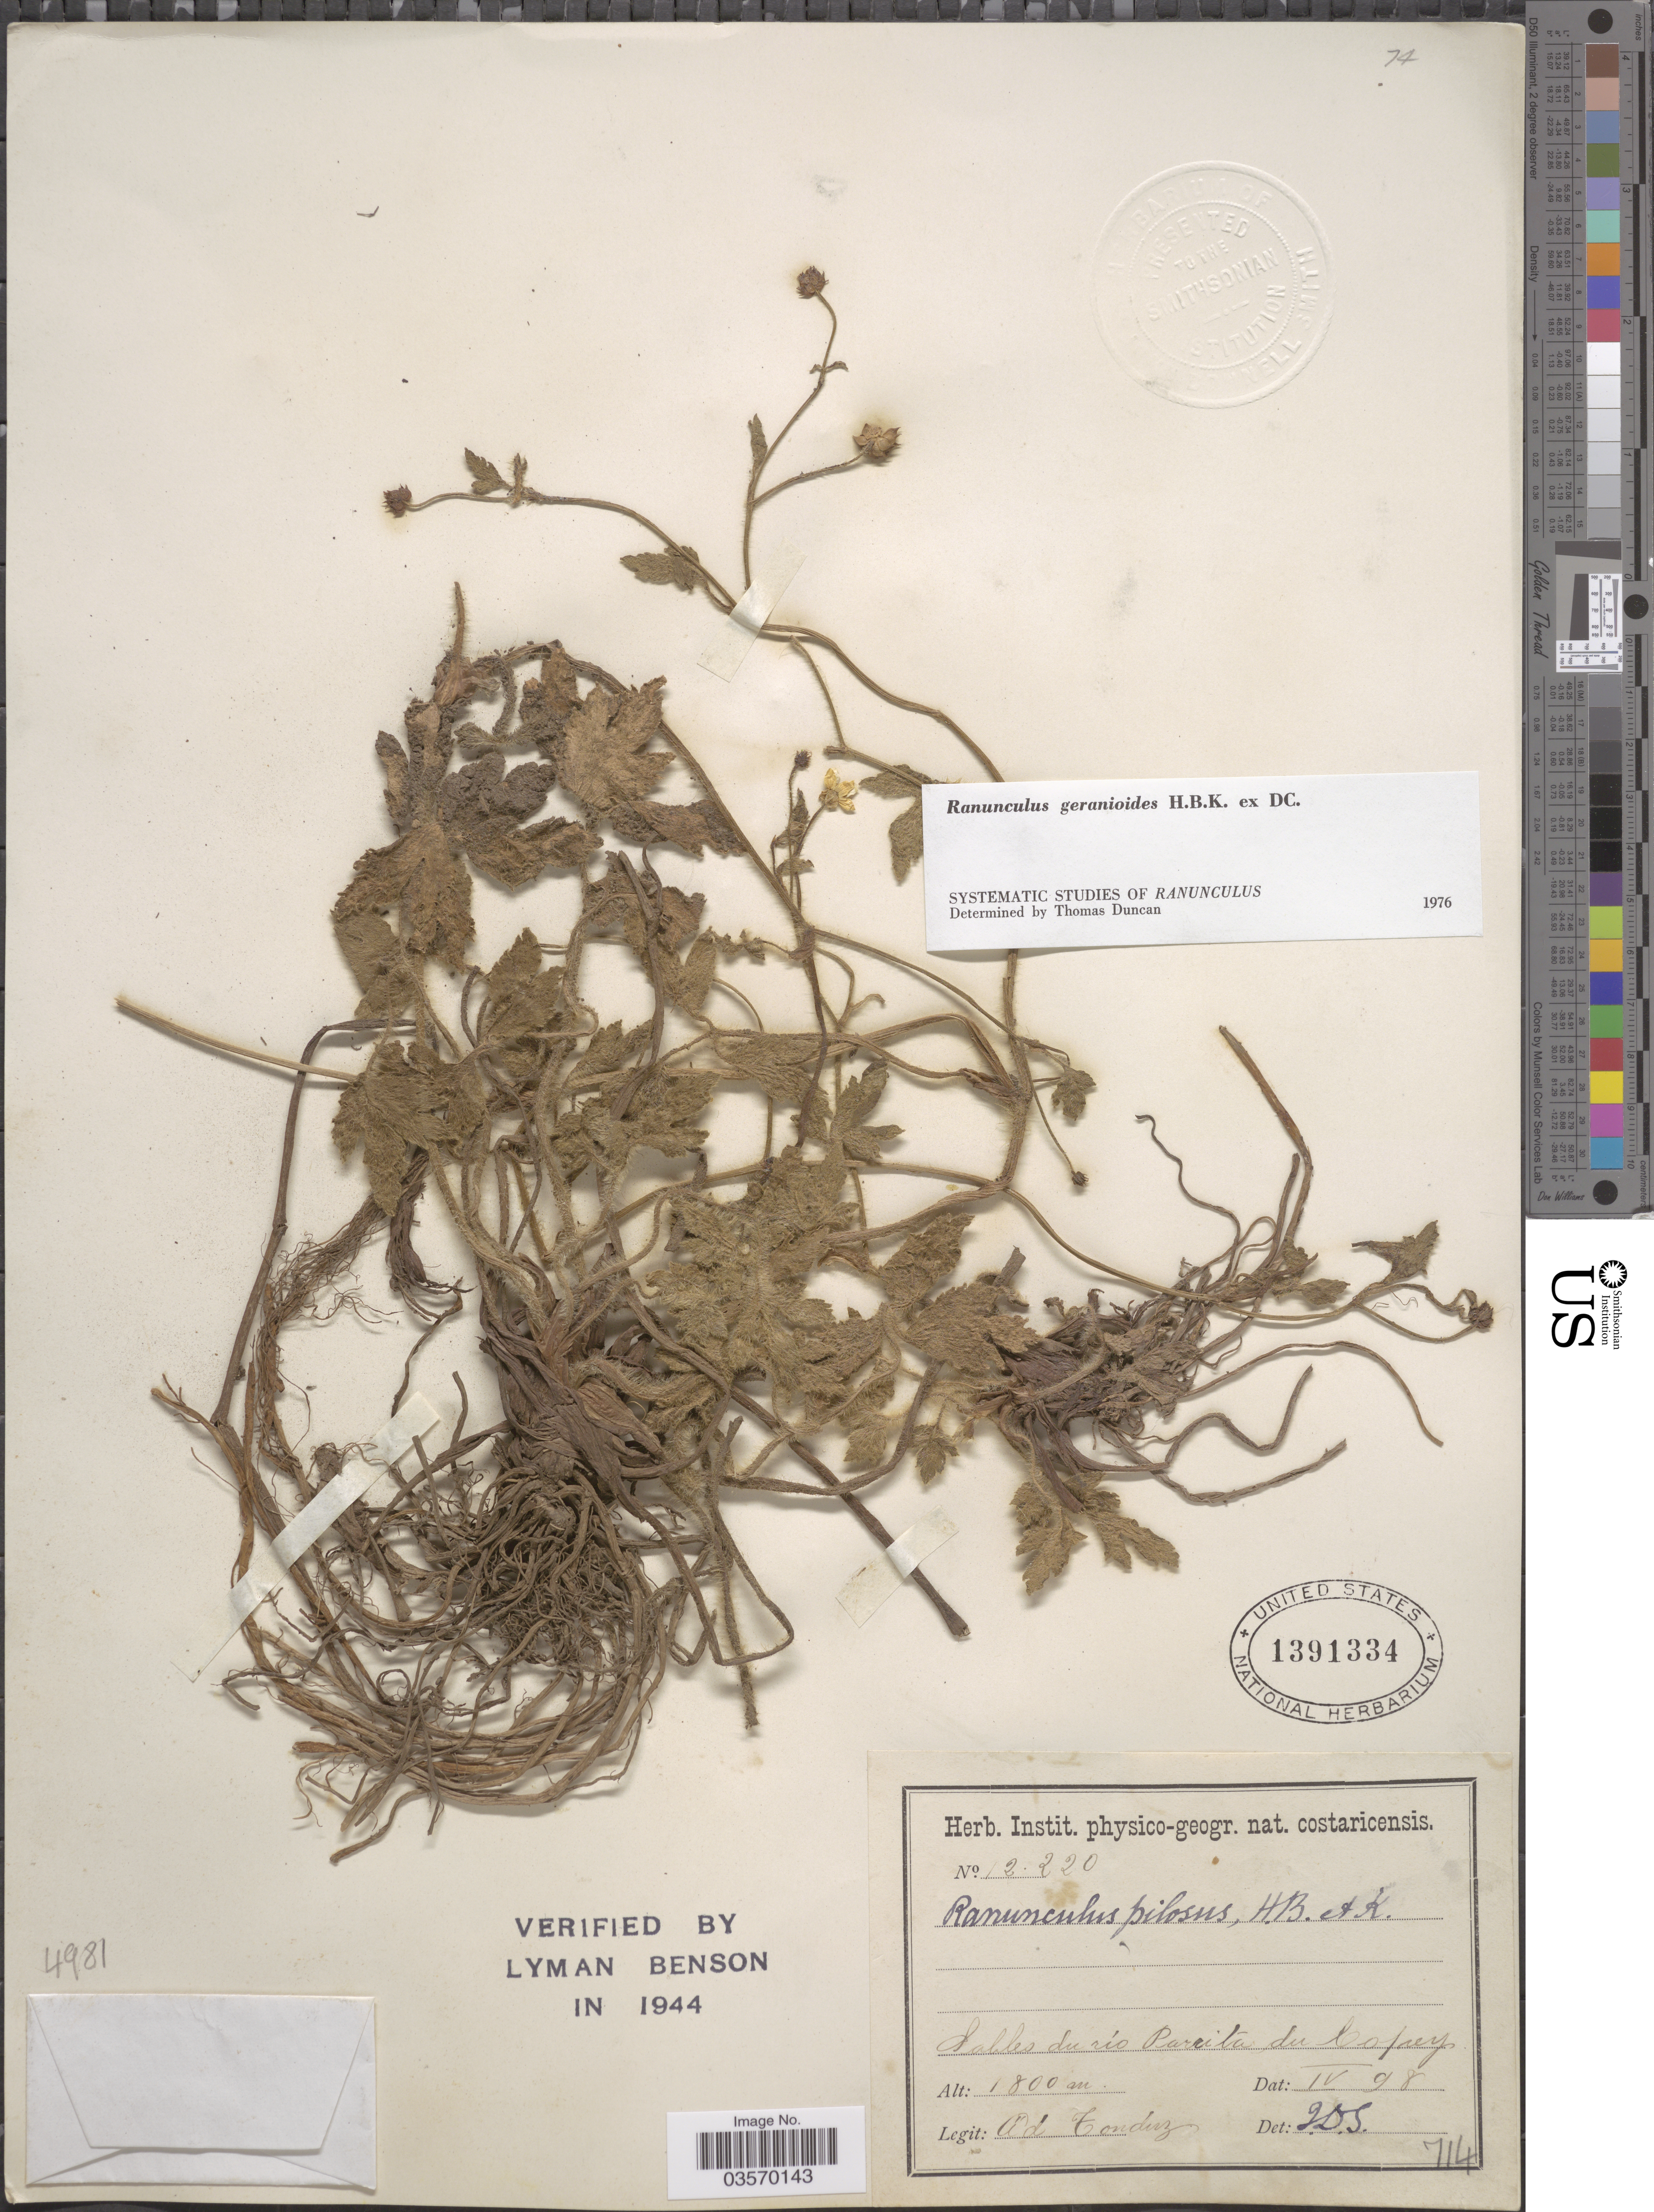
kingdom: Plantae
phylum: Tracheophyta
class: Magnoliopsida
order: Ranunculales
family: Ranunculaceae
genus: Ranunculus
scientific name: Ranunculus geranioides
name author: Humb. et al. ex DC.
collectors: A. Tonduz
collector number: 12220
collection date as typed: Transcribed d/m/y: /4/98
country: Costa Rica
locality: Sables du río Parrita du Copey.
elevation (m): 1800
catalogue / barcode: US 1391334